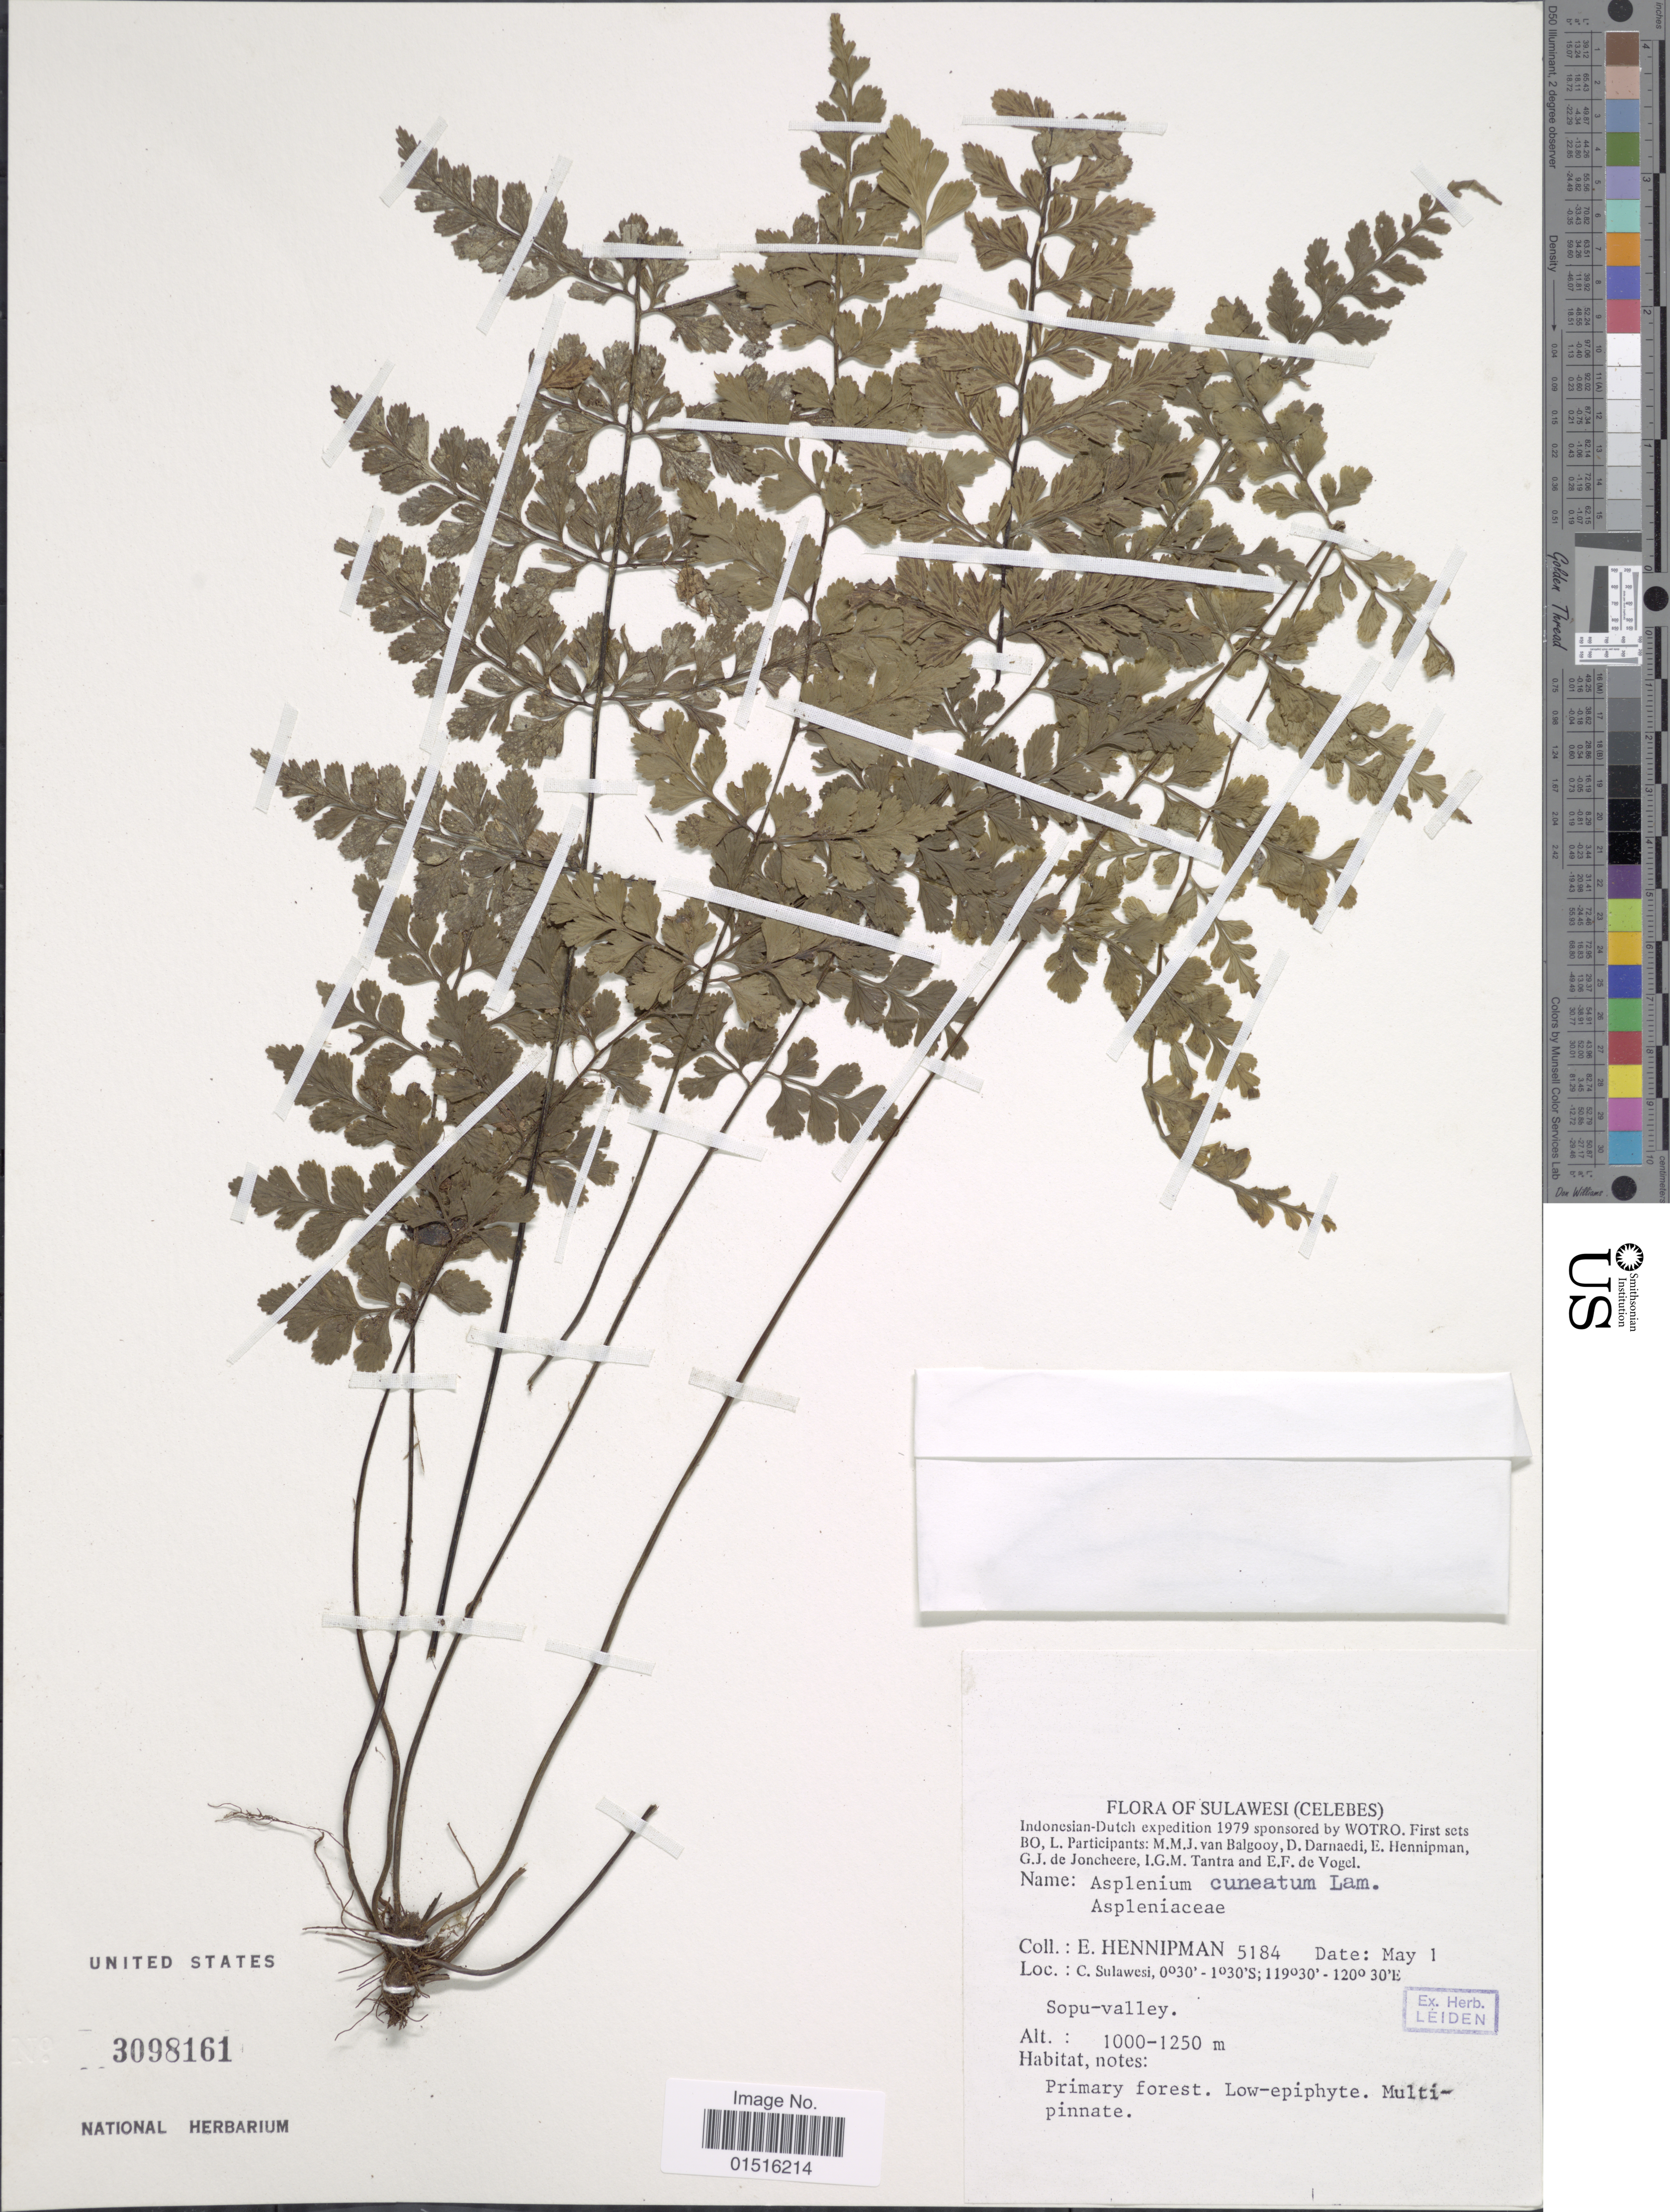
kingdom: Plantae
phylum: Tracheophyta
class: Polypodiopsida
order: Polypodiales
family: Aspleniaceae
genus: Asplenium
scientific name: Asplenium cuneatum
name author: Lam.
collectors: E. Hennipman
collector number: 5184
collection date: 1979-05-01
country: Indonesia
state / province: Sulawesi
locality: C. Sulawesi, Sopu-valley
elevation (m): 1000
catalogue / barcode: US 3098161